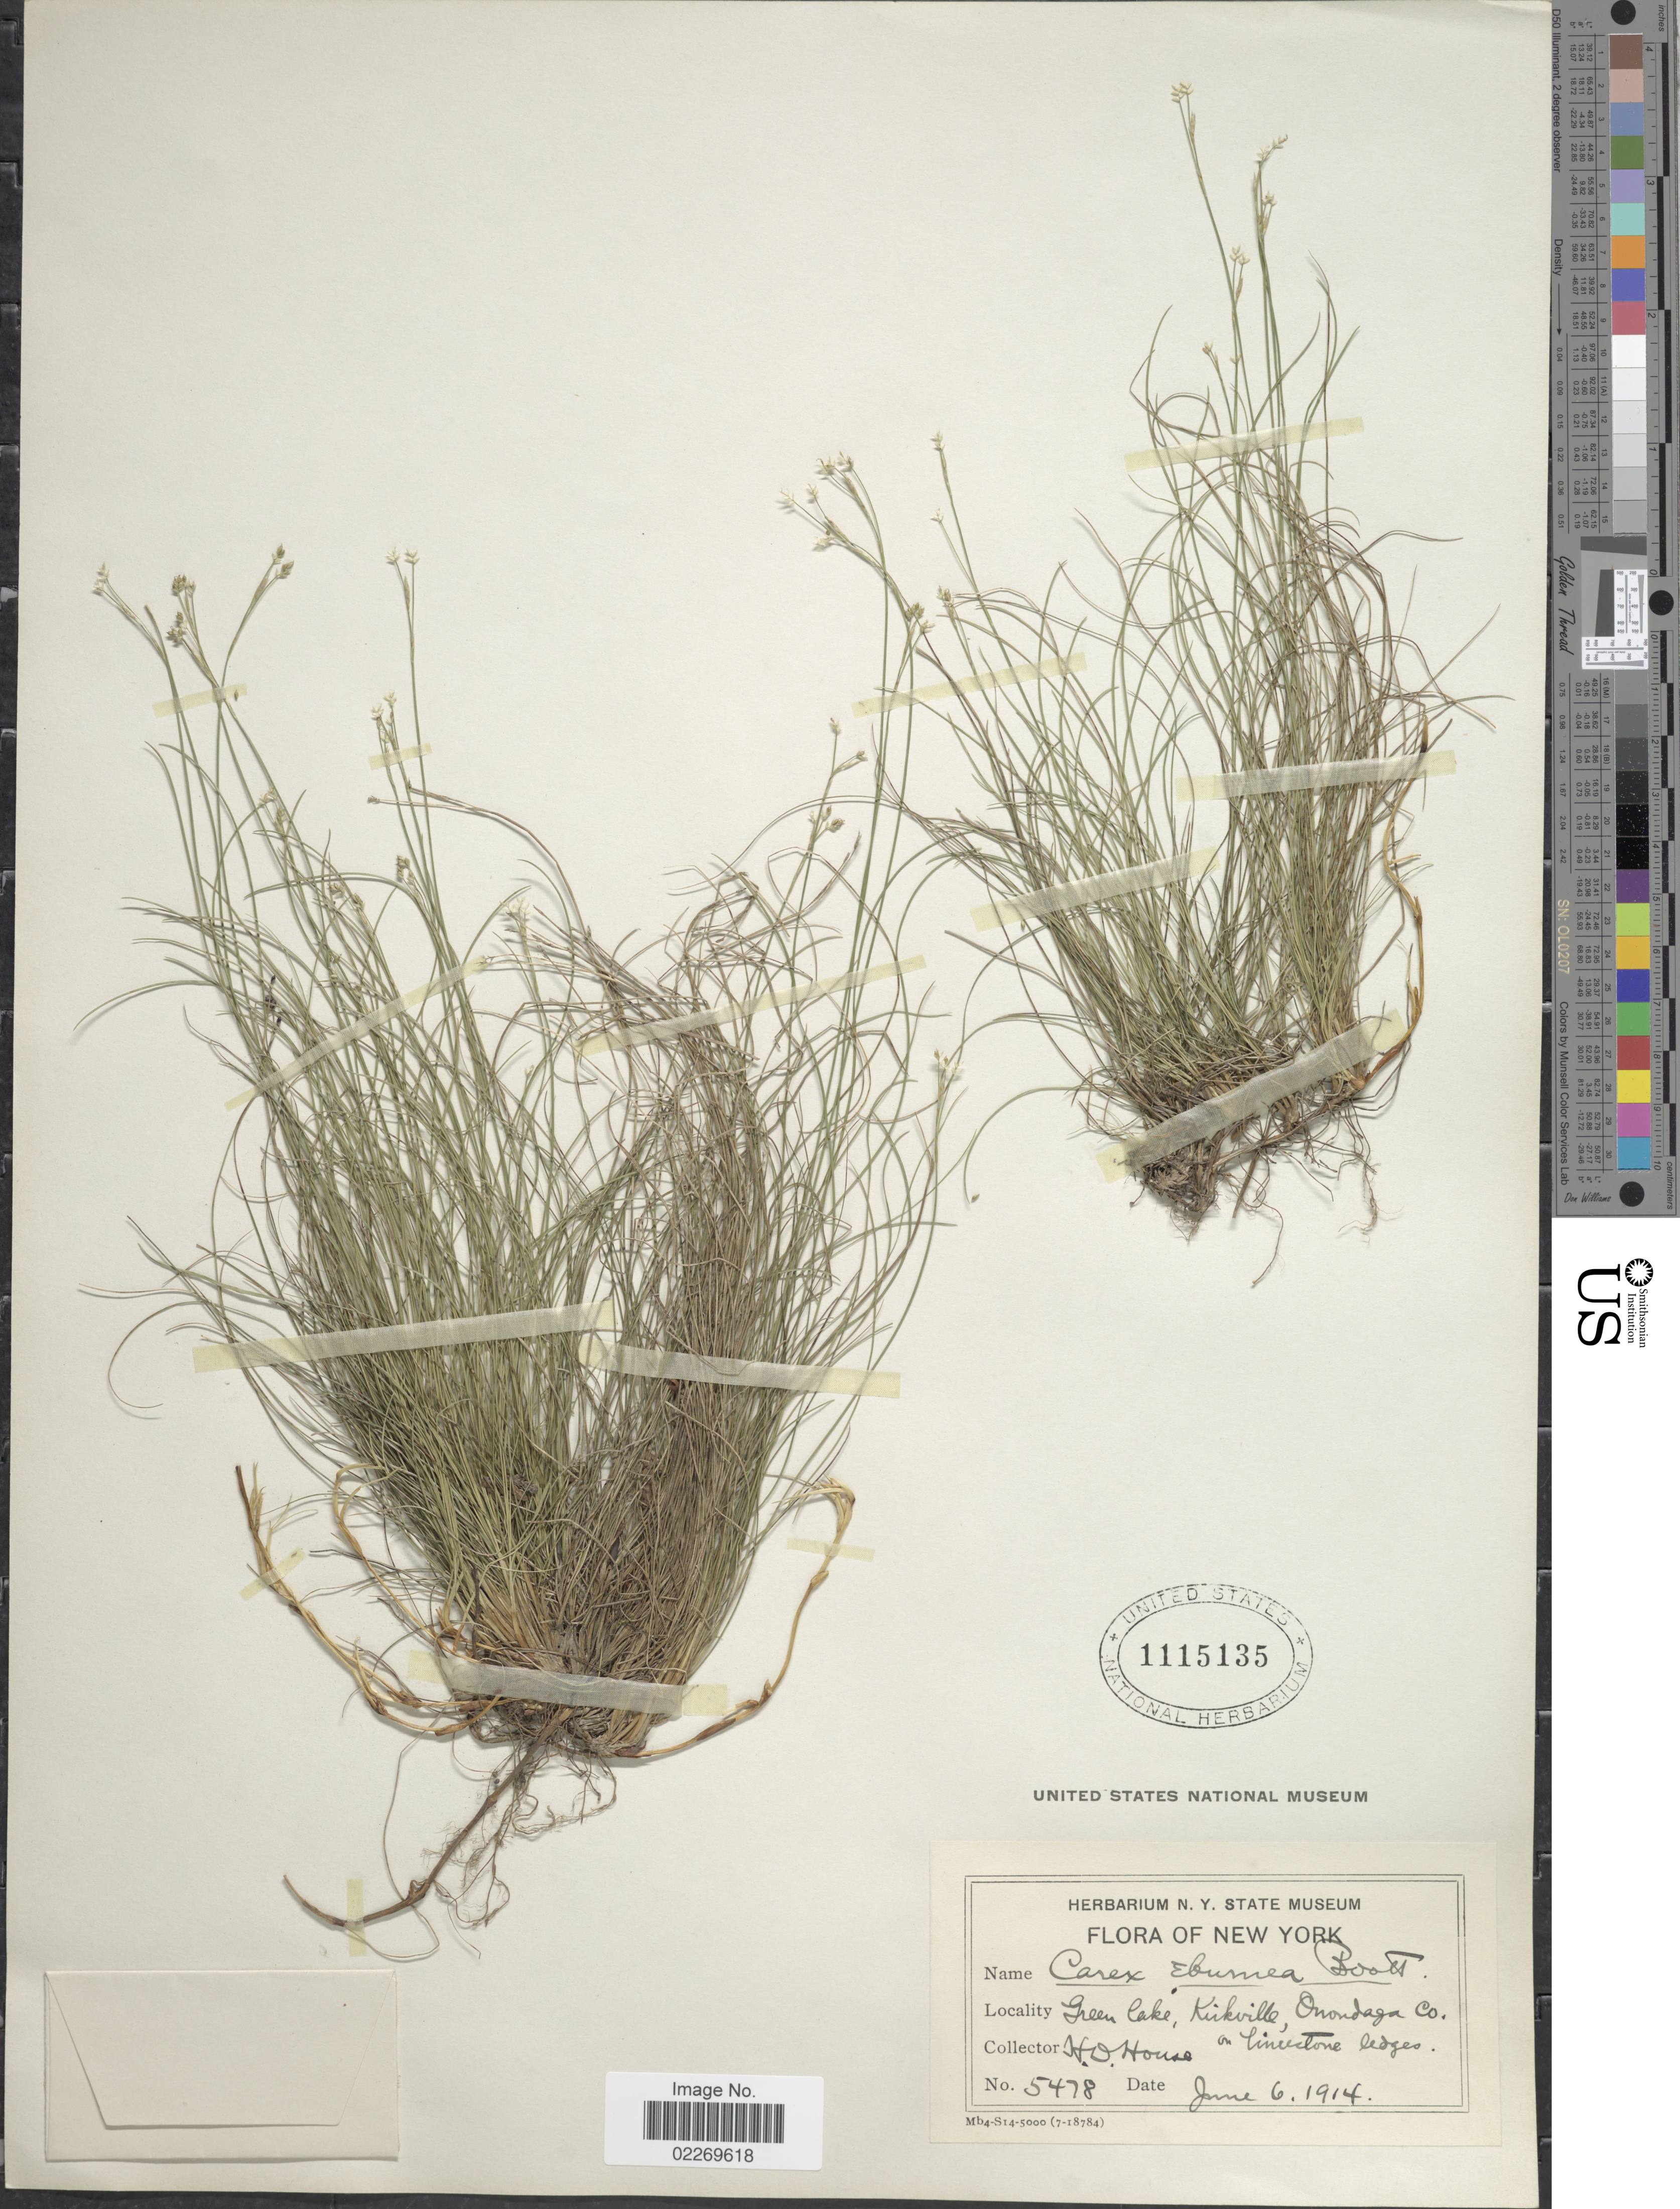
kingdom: Plantae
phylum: Tracheophyta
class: Liliopsida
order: Poales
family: Cyperaceae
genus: Carex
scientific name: Carex eburnea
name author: Boott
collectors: H. D. House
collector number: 5478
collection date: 1914-06-06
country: United States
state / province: New York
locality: Green lake, Kirkville, Onondaga Co.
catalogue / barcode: US 1115135